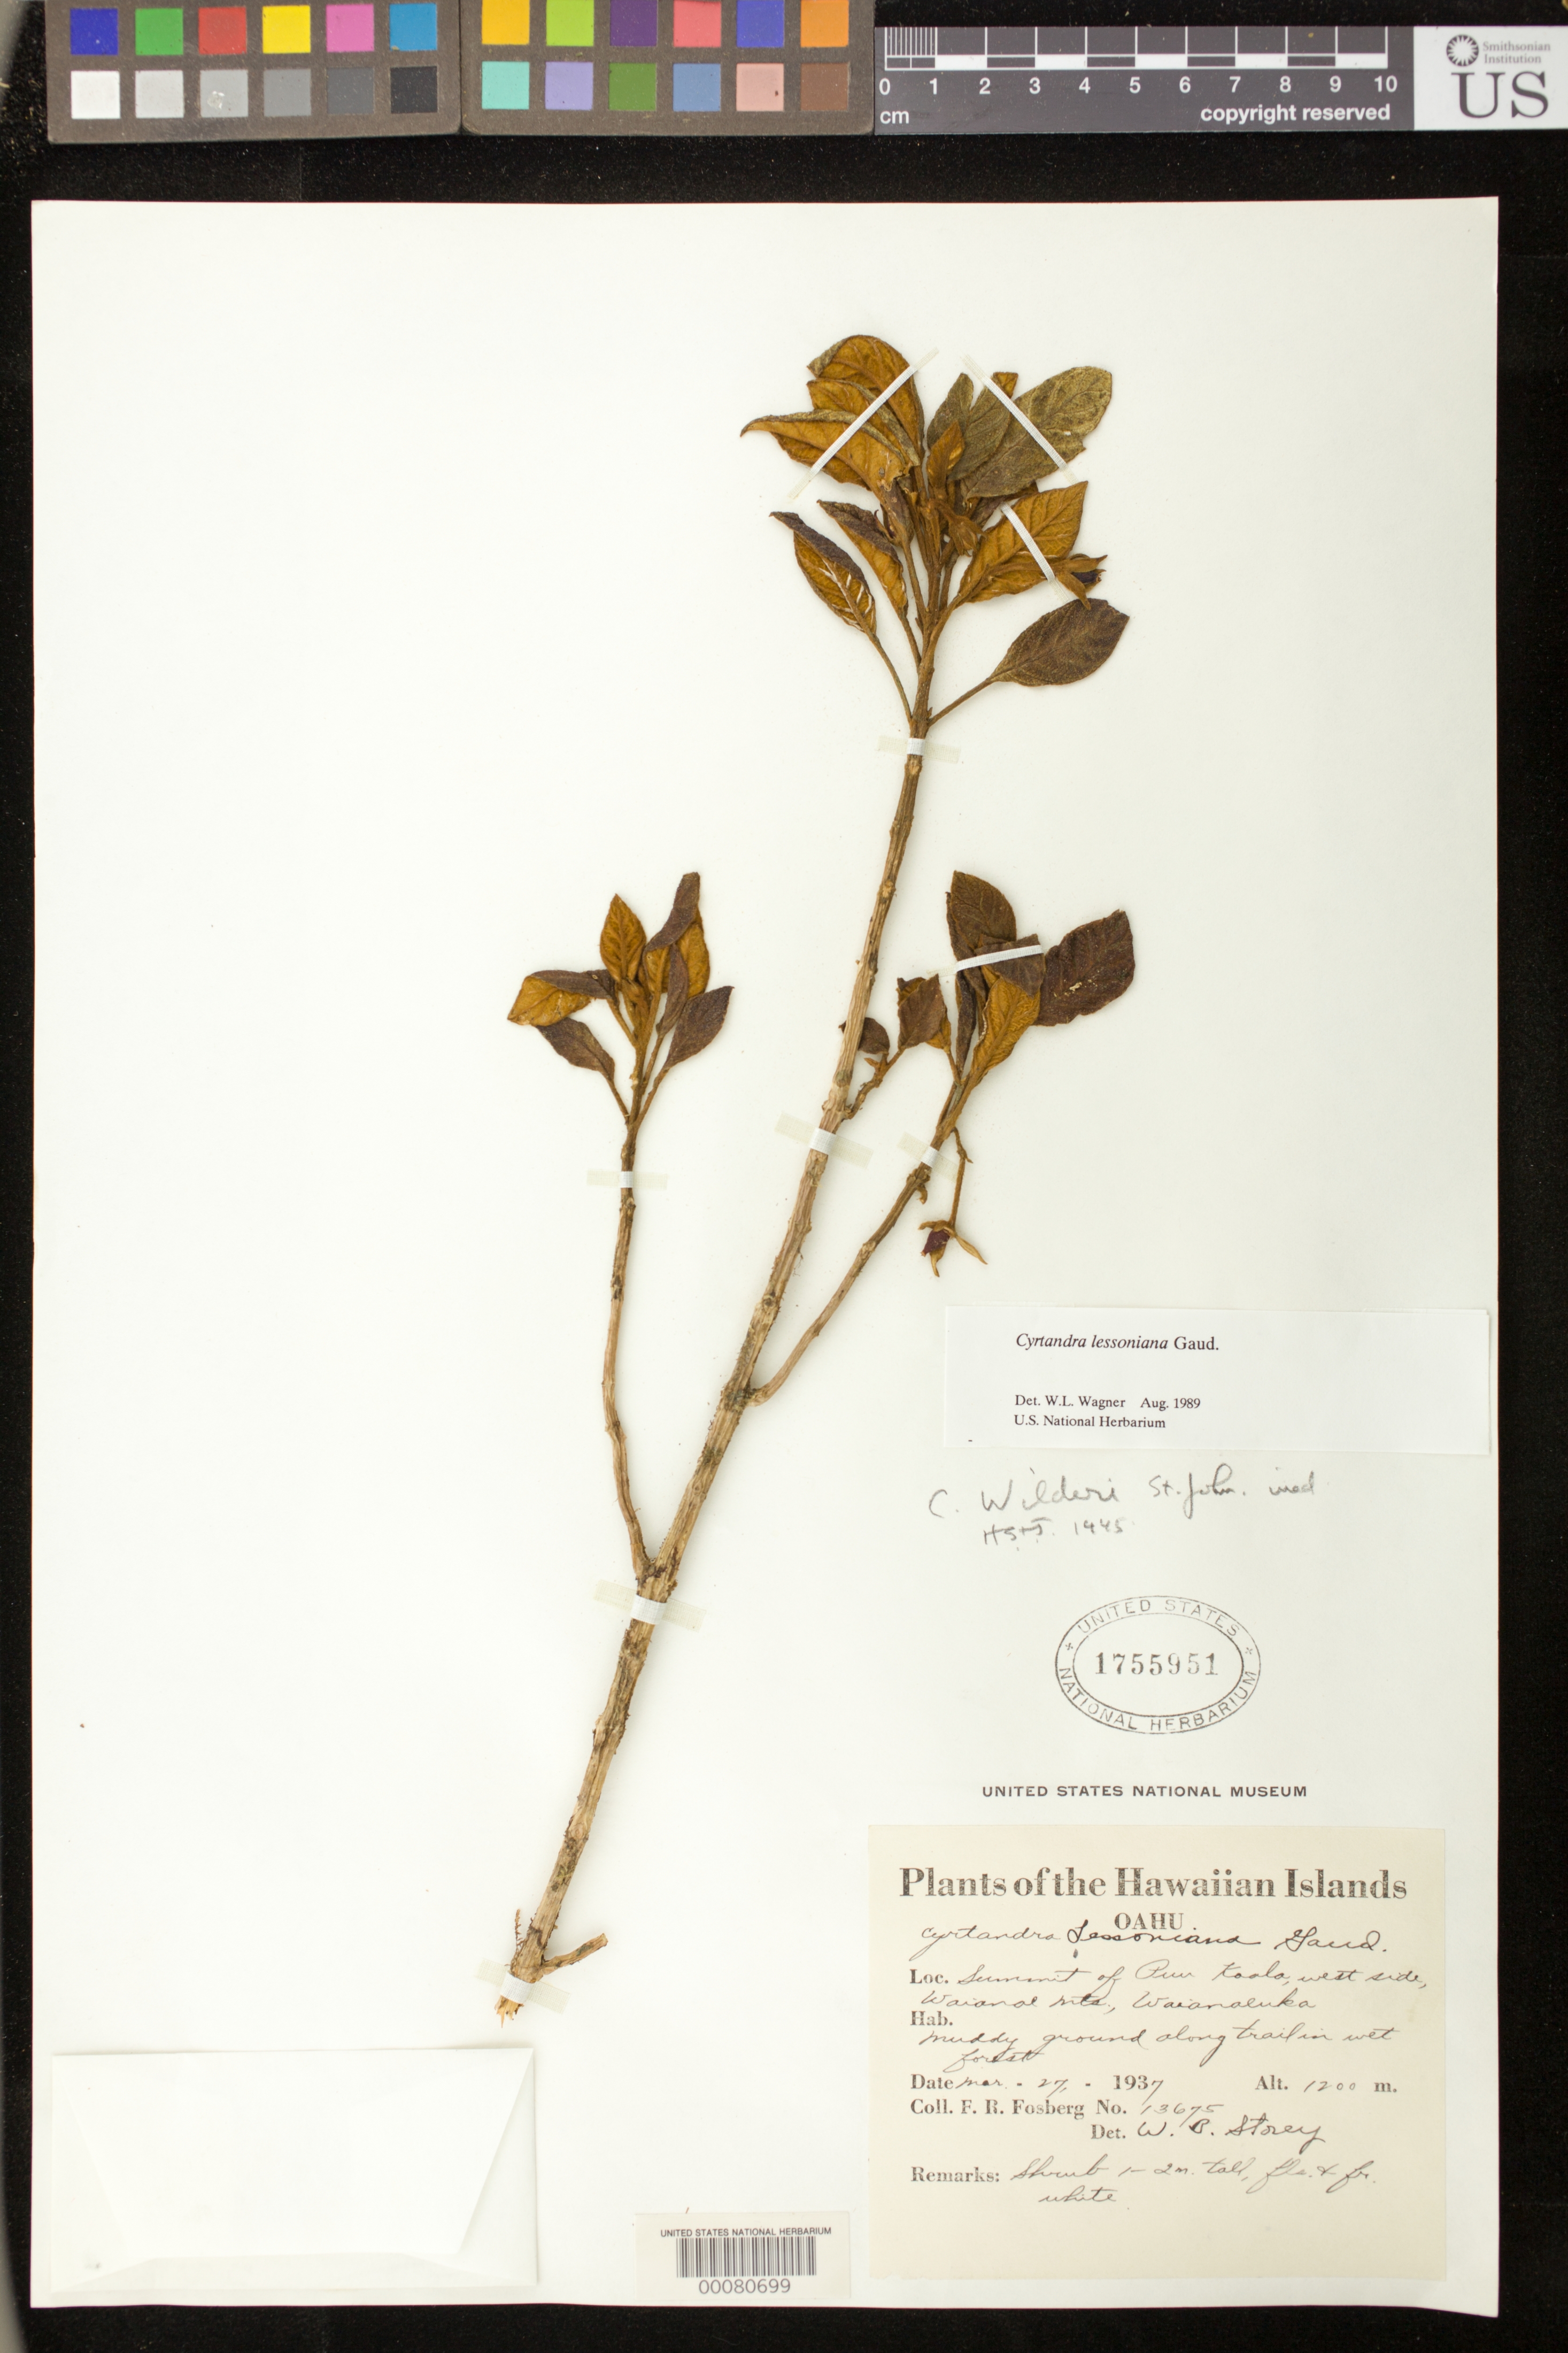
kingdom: Plantae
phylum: Tracheophyta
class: Magnoliopsida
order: Lamiales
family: Gesneriaceae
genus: Cyrtandra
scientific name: Cyrtandra lessoniana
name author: Gaudich.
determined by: St. John, H.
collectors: F. R. Fosberg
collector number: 13675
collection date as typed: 27 Mar 1937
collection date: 1937-03-27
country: United States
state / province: Hawaii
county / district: Honolulu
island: Oahu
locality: Summit of Puu Kaala, west side, Waianae mts, Waianaluka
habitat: Muddy ground along trail in wet forest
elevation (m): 1200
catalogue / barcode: US 1755951